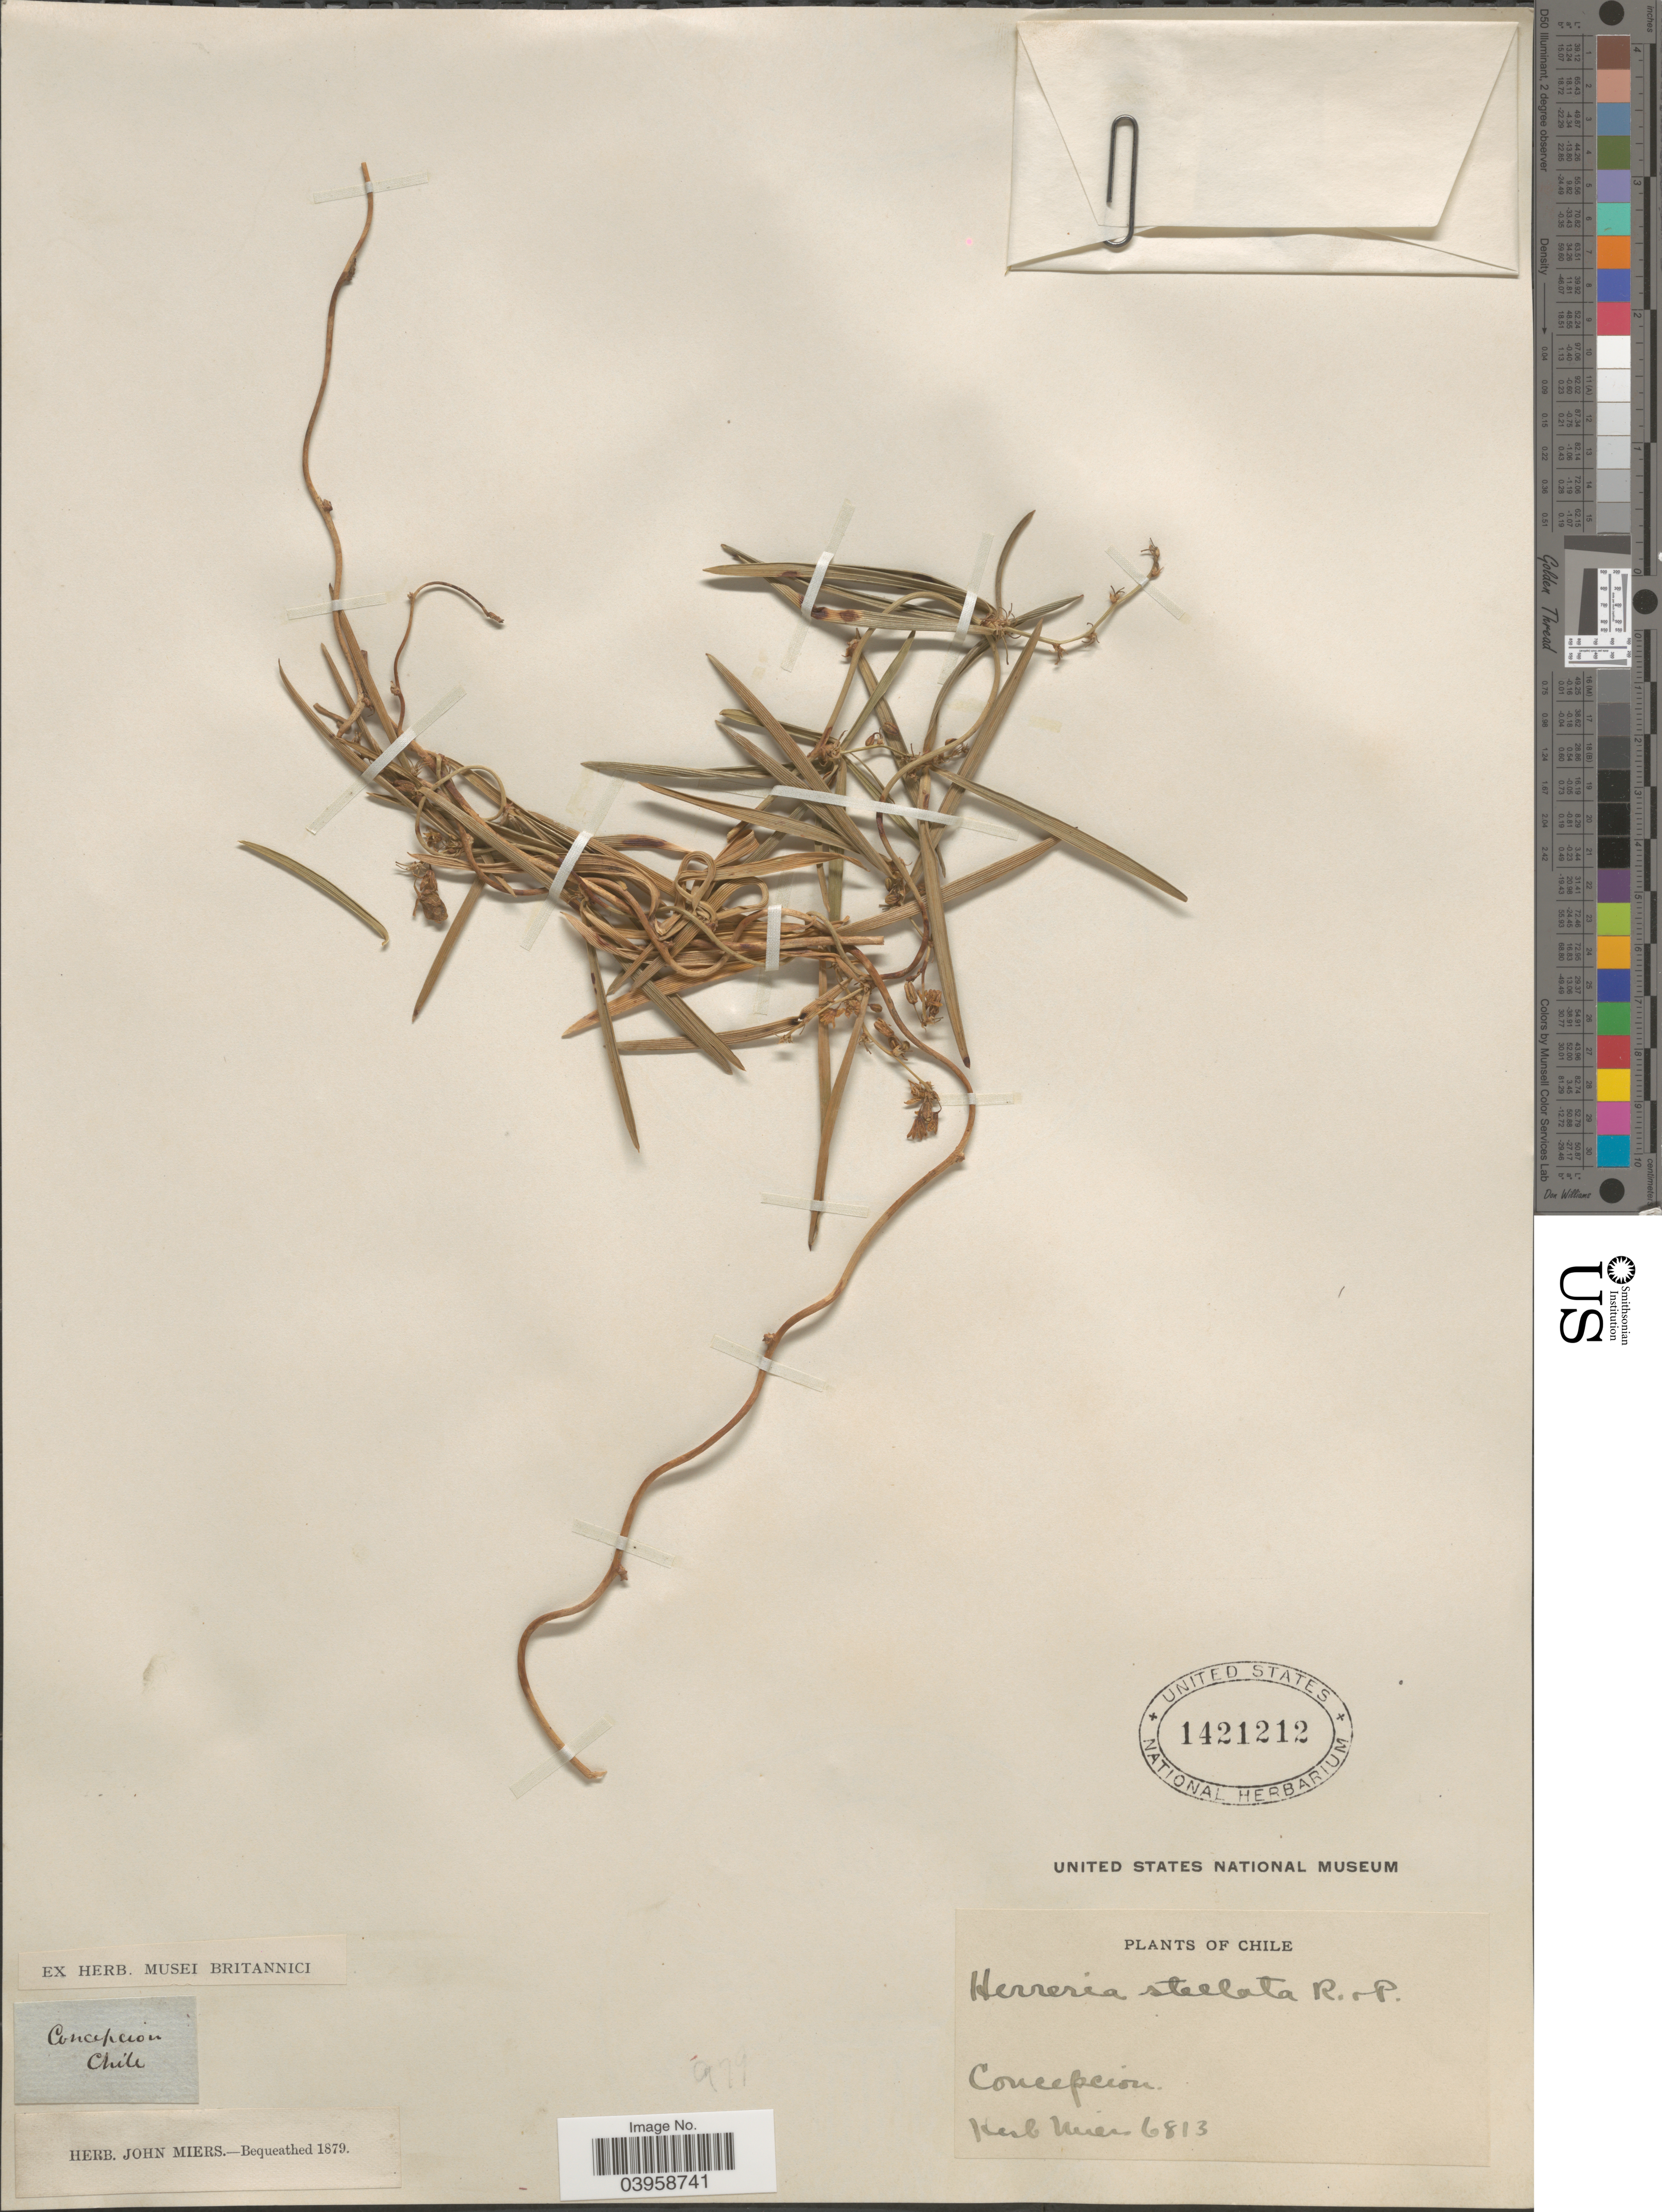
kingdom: Plantae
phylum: Tracheophyta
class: Liliopsida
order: Asparagales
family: Asparagaceae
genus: Herreria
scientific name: Herreria stellata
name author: Ruiz & Pav.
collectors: ex herb. Miers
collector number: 6813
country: Chile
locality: Concepcion.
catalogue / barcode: US 1421212